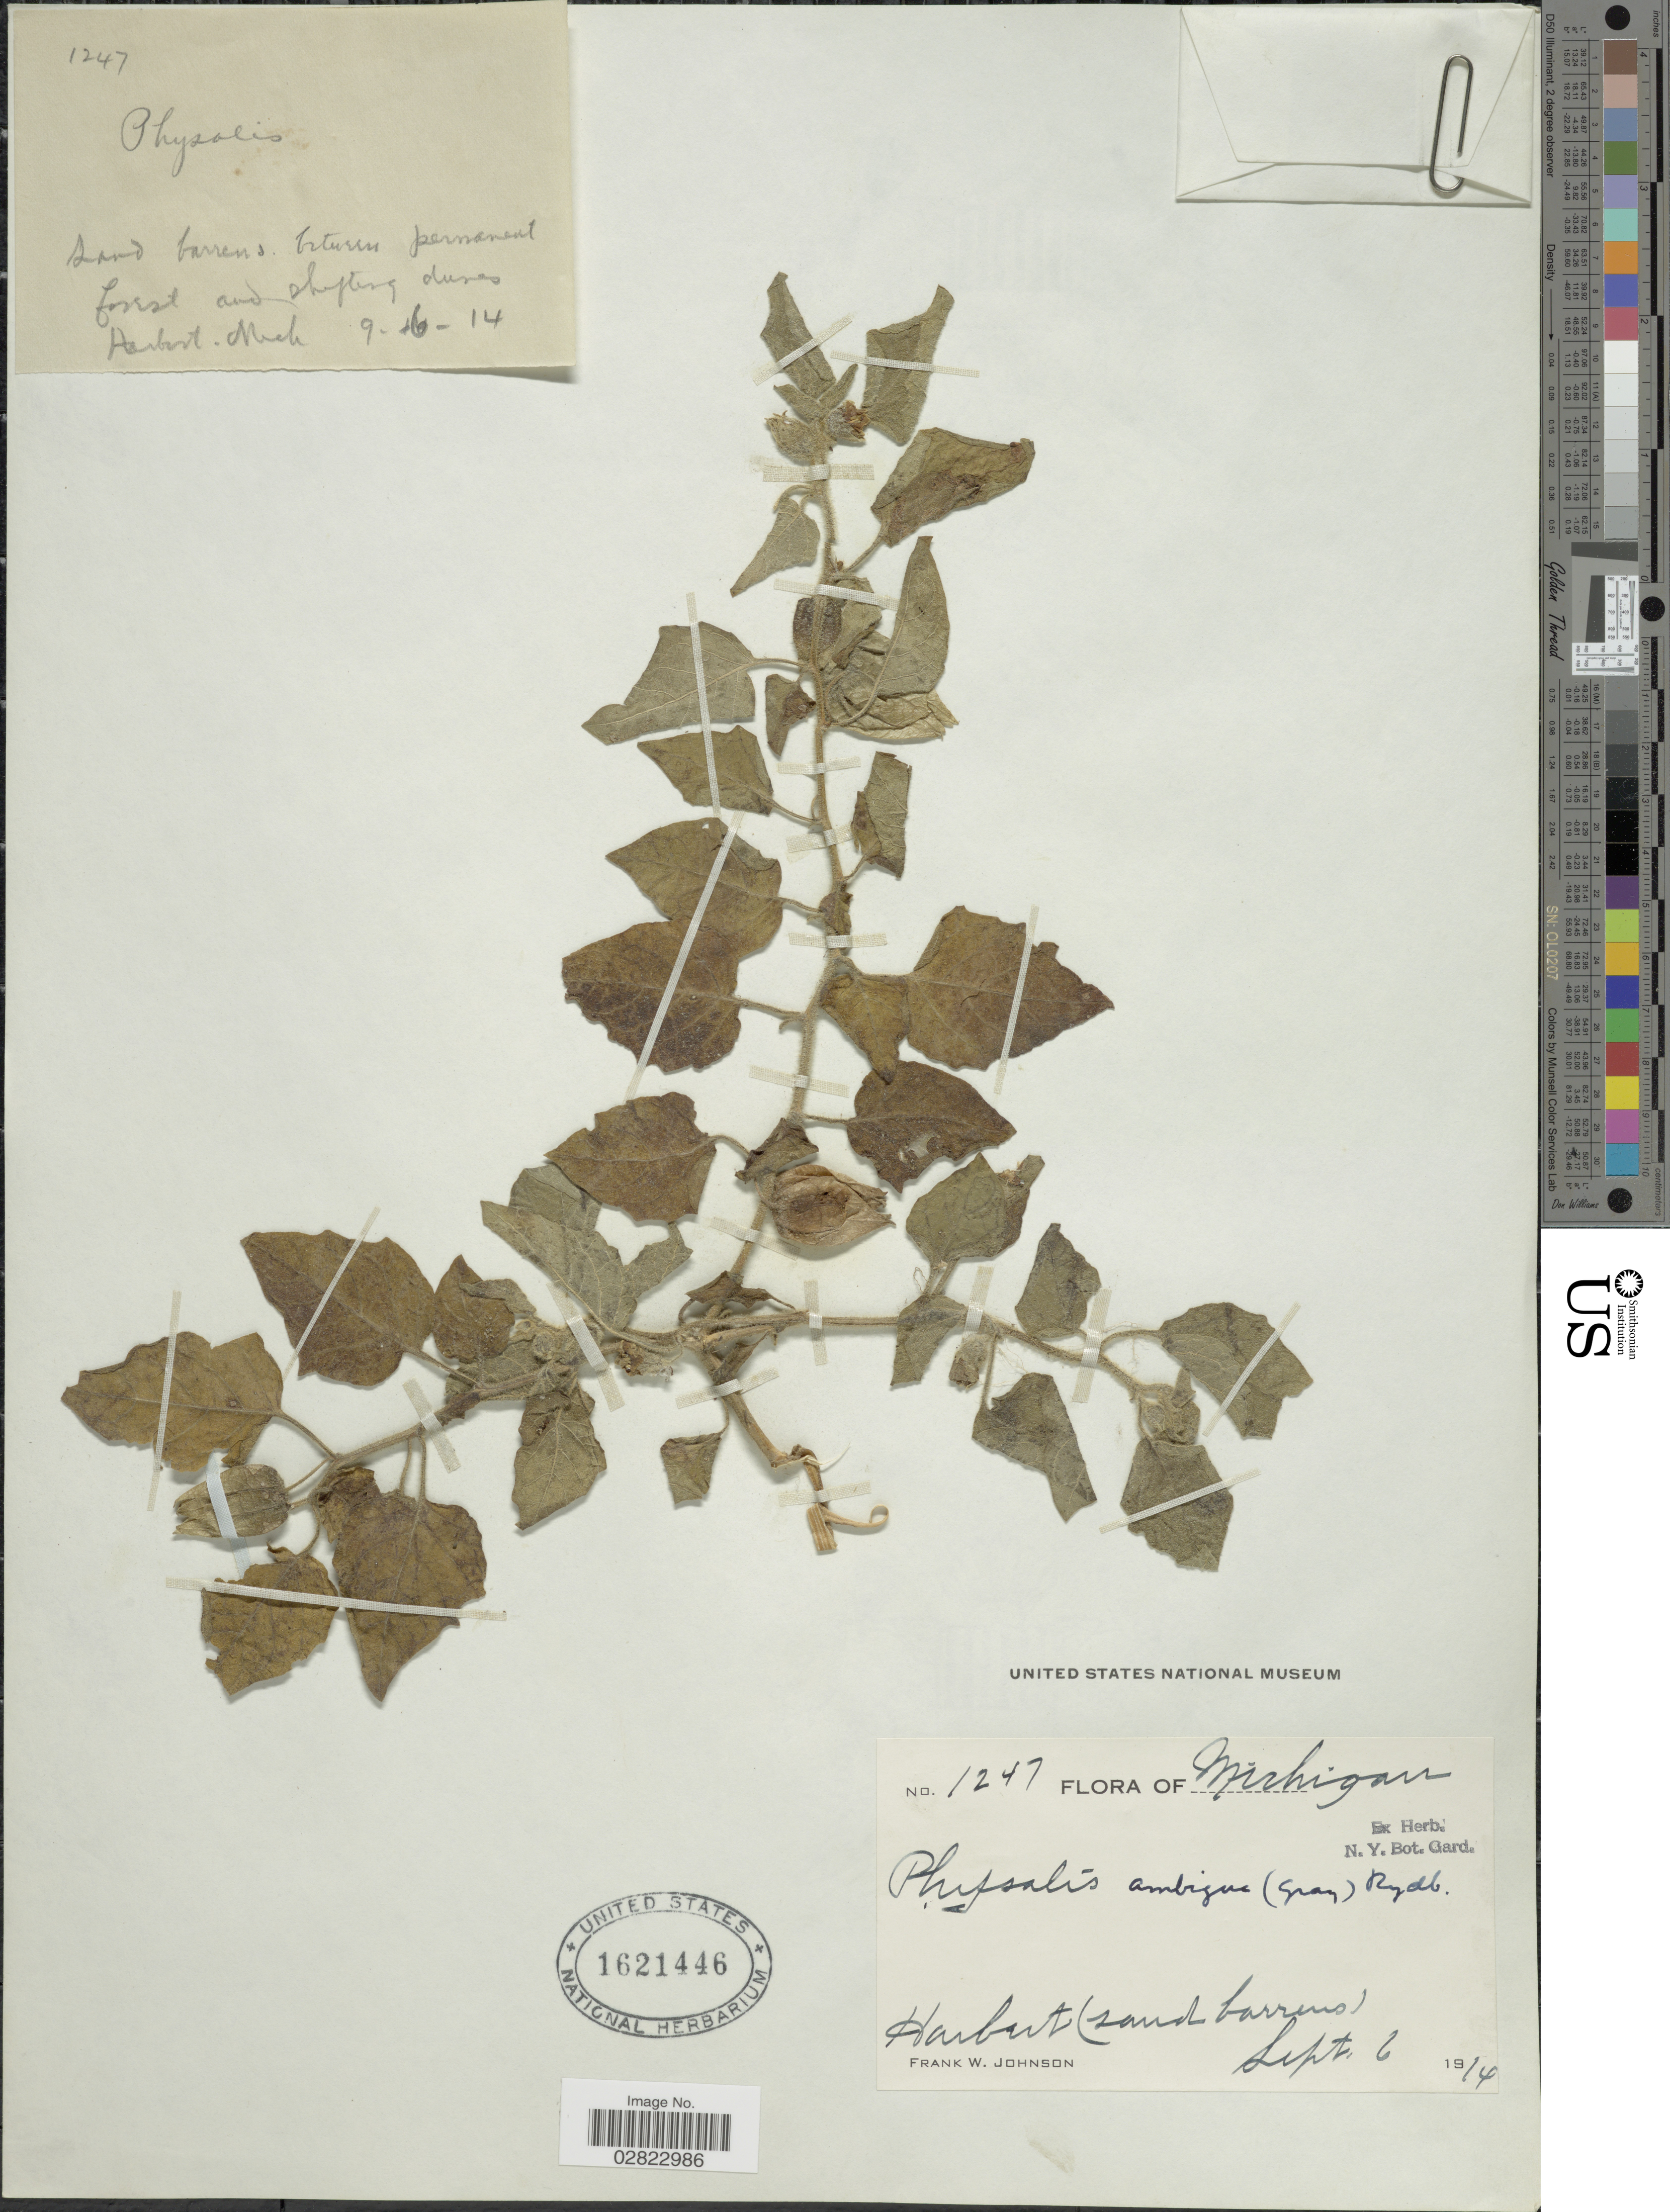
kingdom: Plantae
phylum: Tracheophyta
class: Magnoliopsida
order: Solanales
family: Solanaceae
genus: Physalis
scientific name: Physalis ambigua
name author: (A. Gray) Britton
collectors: F. W. Johnson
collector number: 1247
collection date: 1914-09-06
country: United States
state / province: Michigan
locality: Harbat (sand barrens).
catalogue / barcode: US 1621446